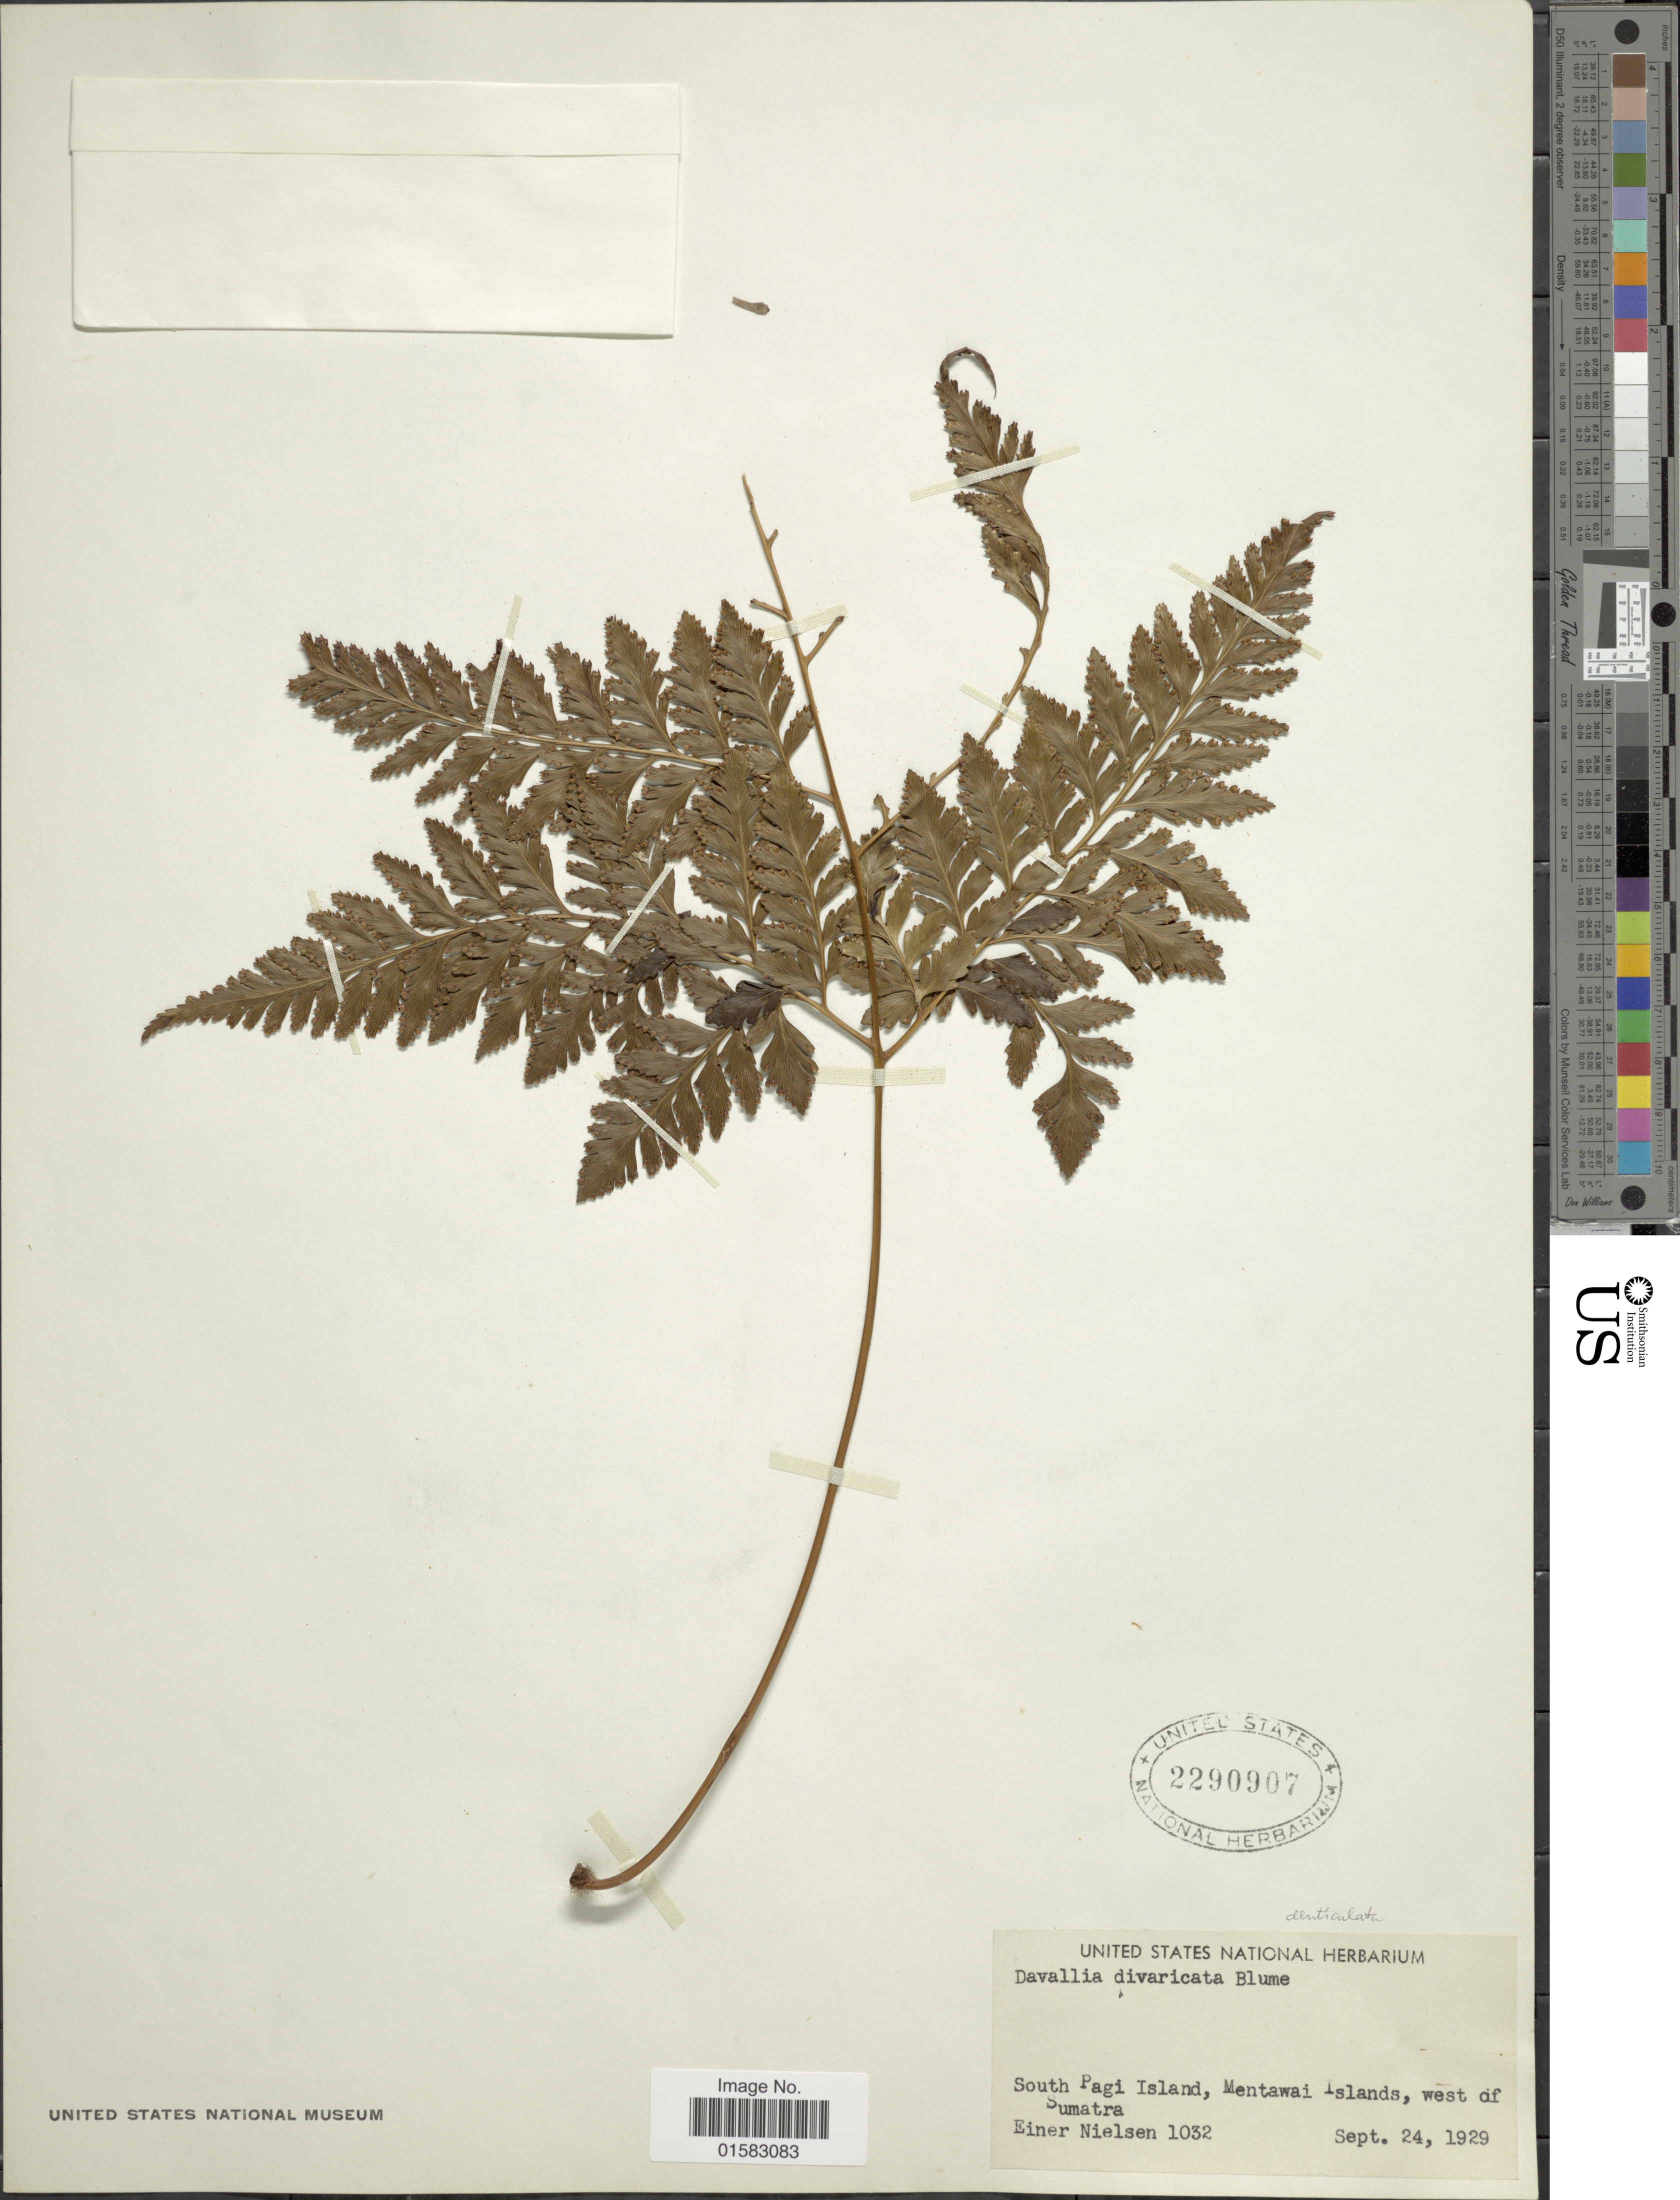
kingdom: Plantae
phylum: Tracheophyta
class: Polypodiopsida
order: Polypodiales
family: Davalliaceae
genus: Davallia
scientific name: Davallia divaricata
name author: Blume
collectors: E. Nielsen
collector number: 1032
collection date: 1929-09-24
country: Indonesia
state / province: Sumatra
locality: South Pagi Island, Mentawai Islands, west of Sumatra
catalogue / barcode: US 2290907